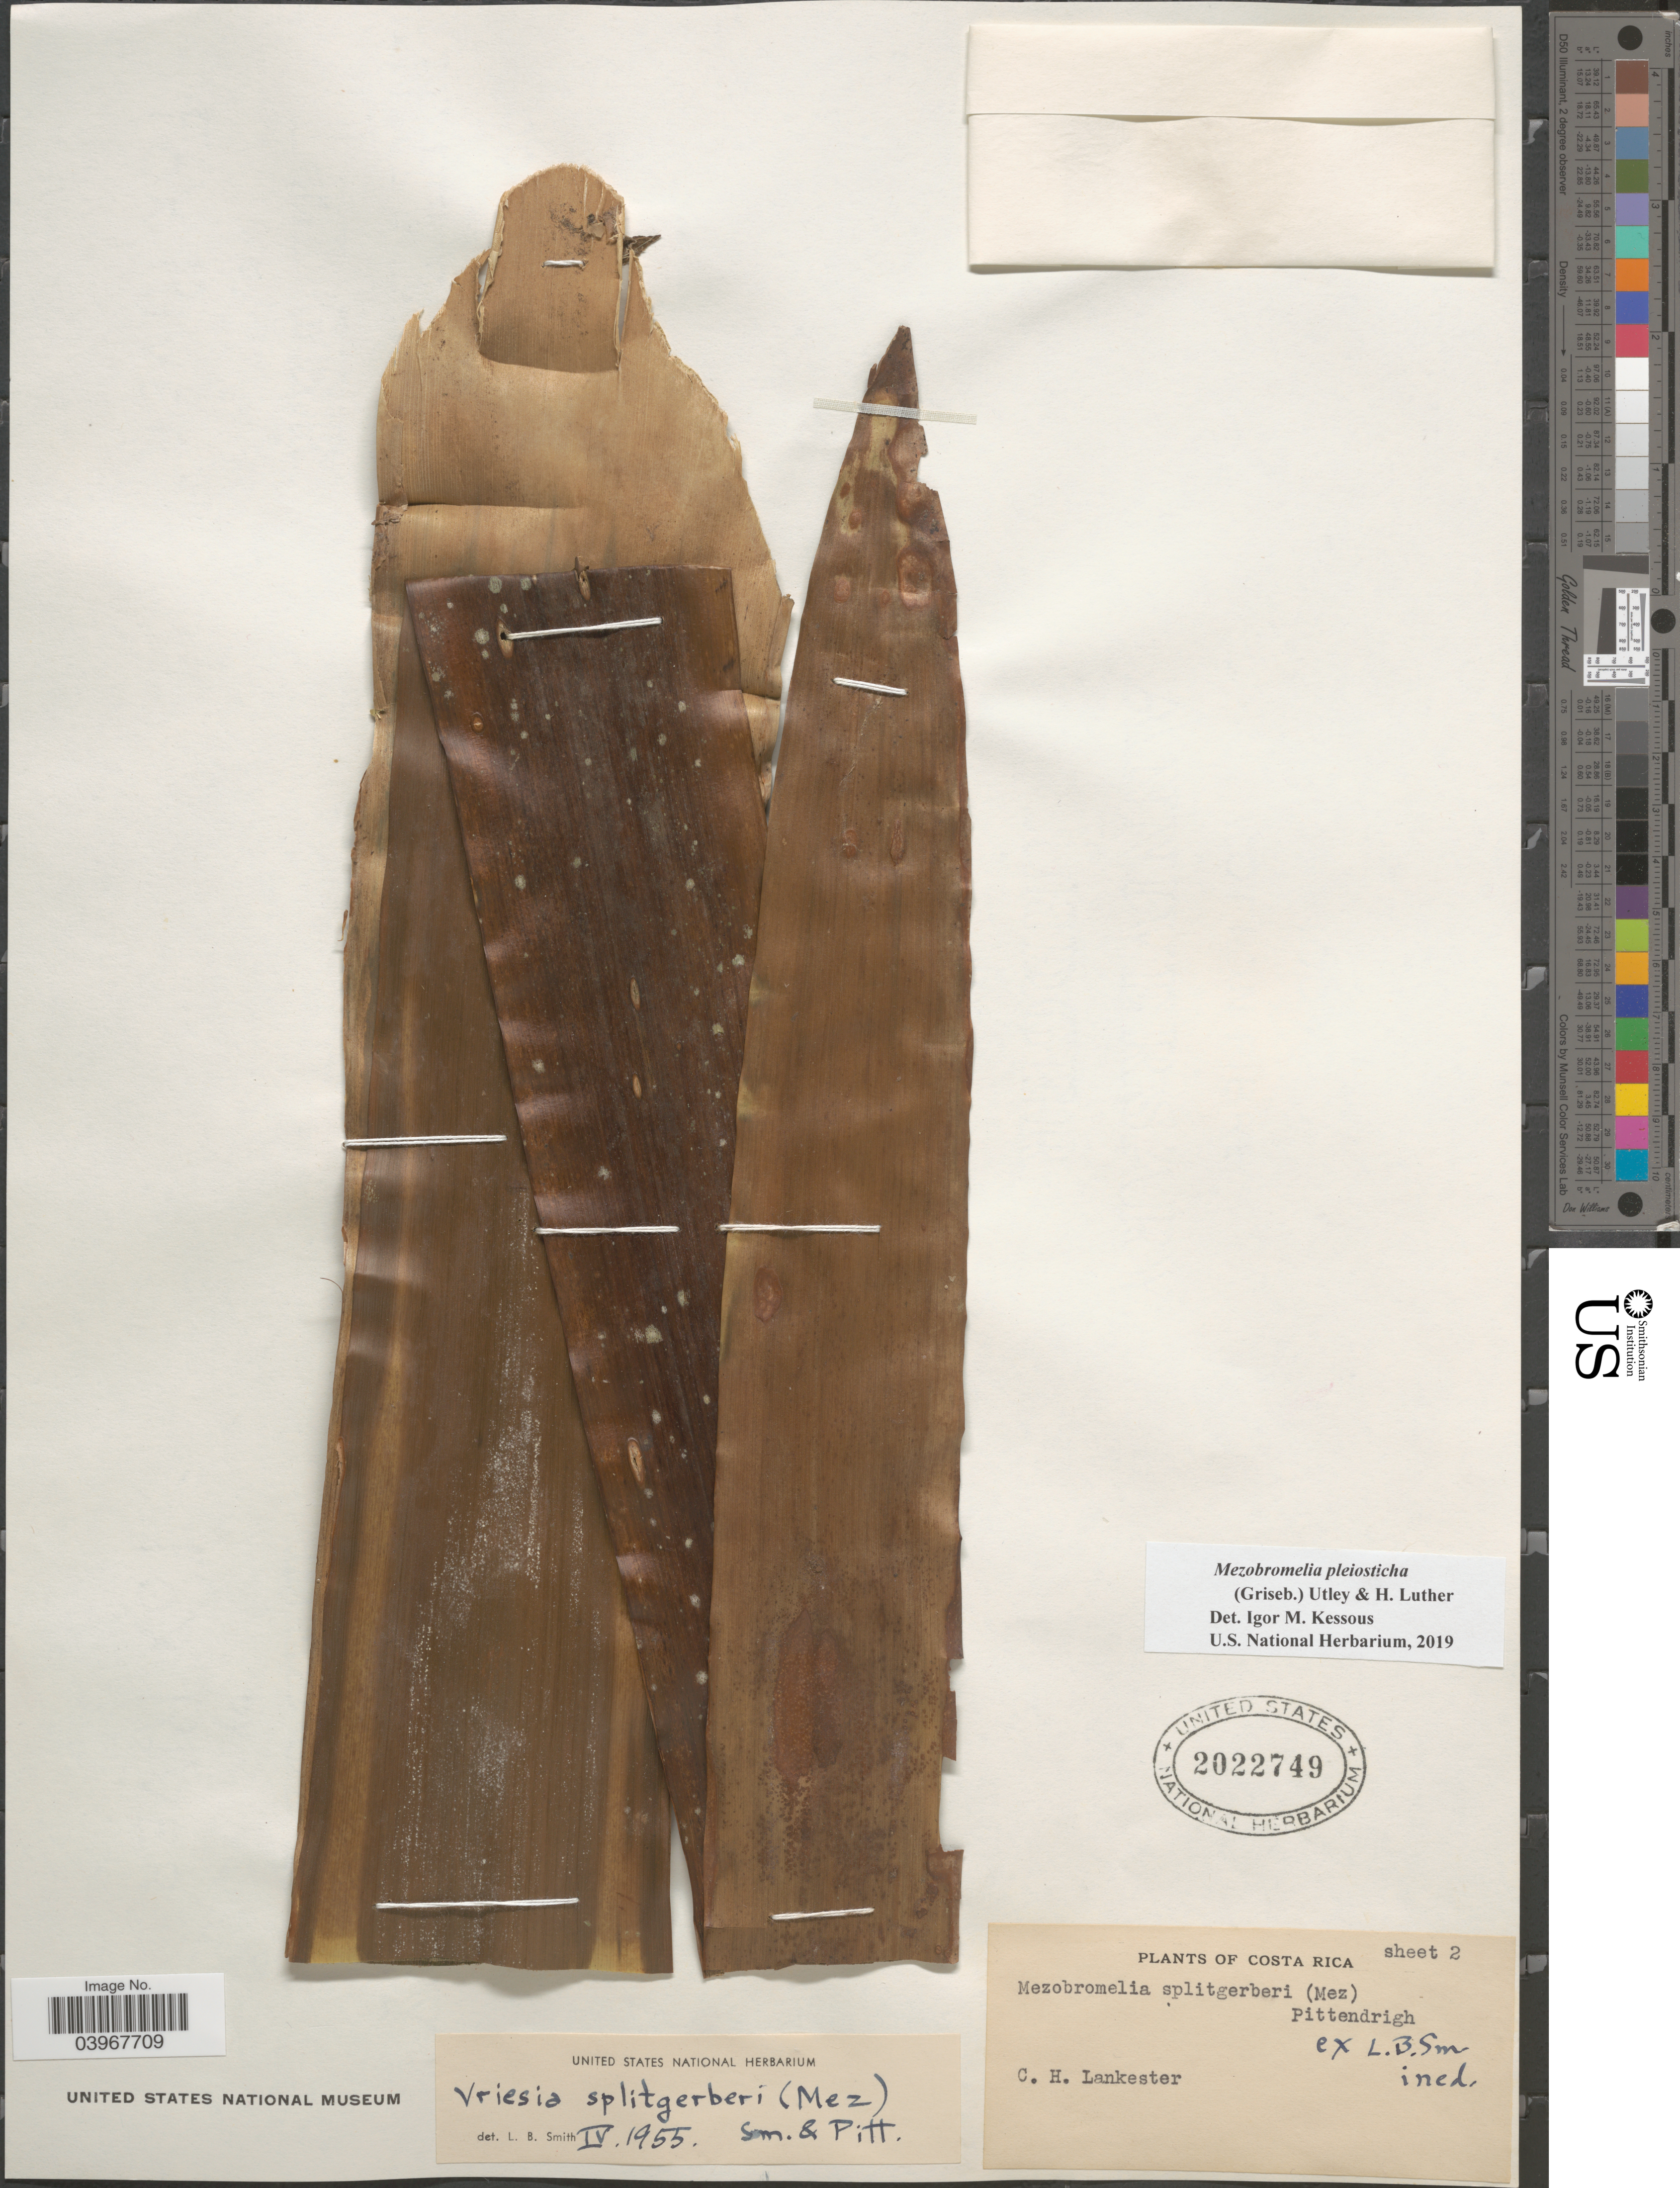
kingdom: Plantae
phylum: Tracheophyta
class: Liliopsida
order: Poales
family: Bromeliaceae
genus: Mezobromelia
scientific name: Mezobromelia pleiosticha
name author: (Griseb.) Utley & H. Luther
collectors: C. H. Lankester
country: Costa Rica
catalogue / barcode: US 2022749